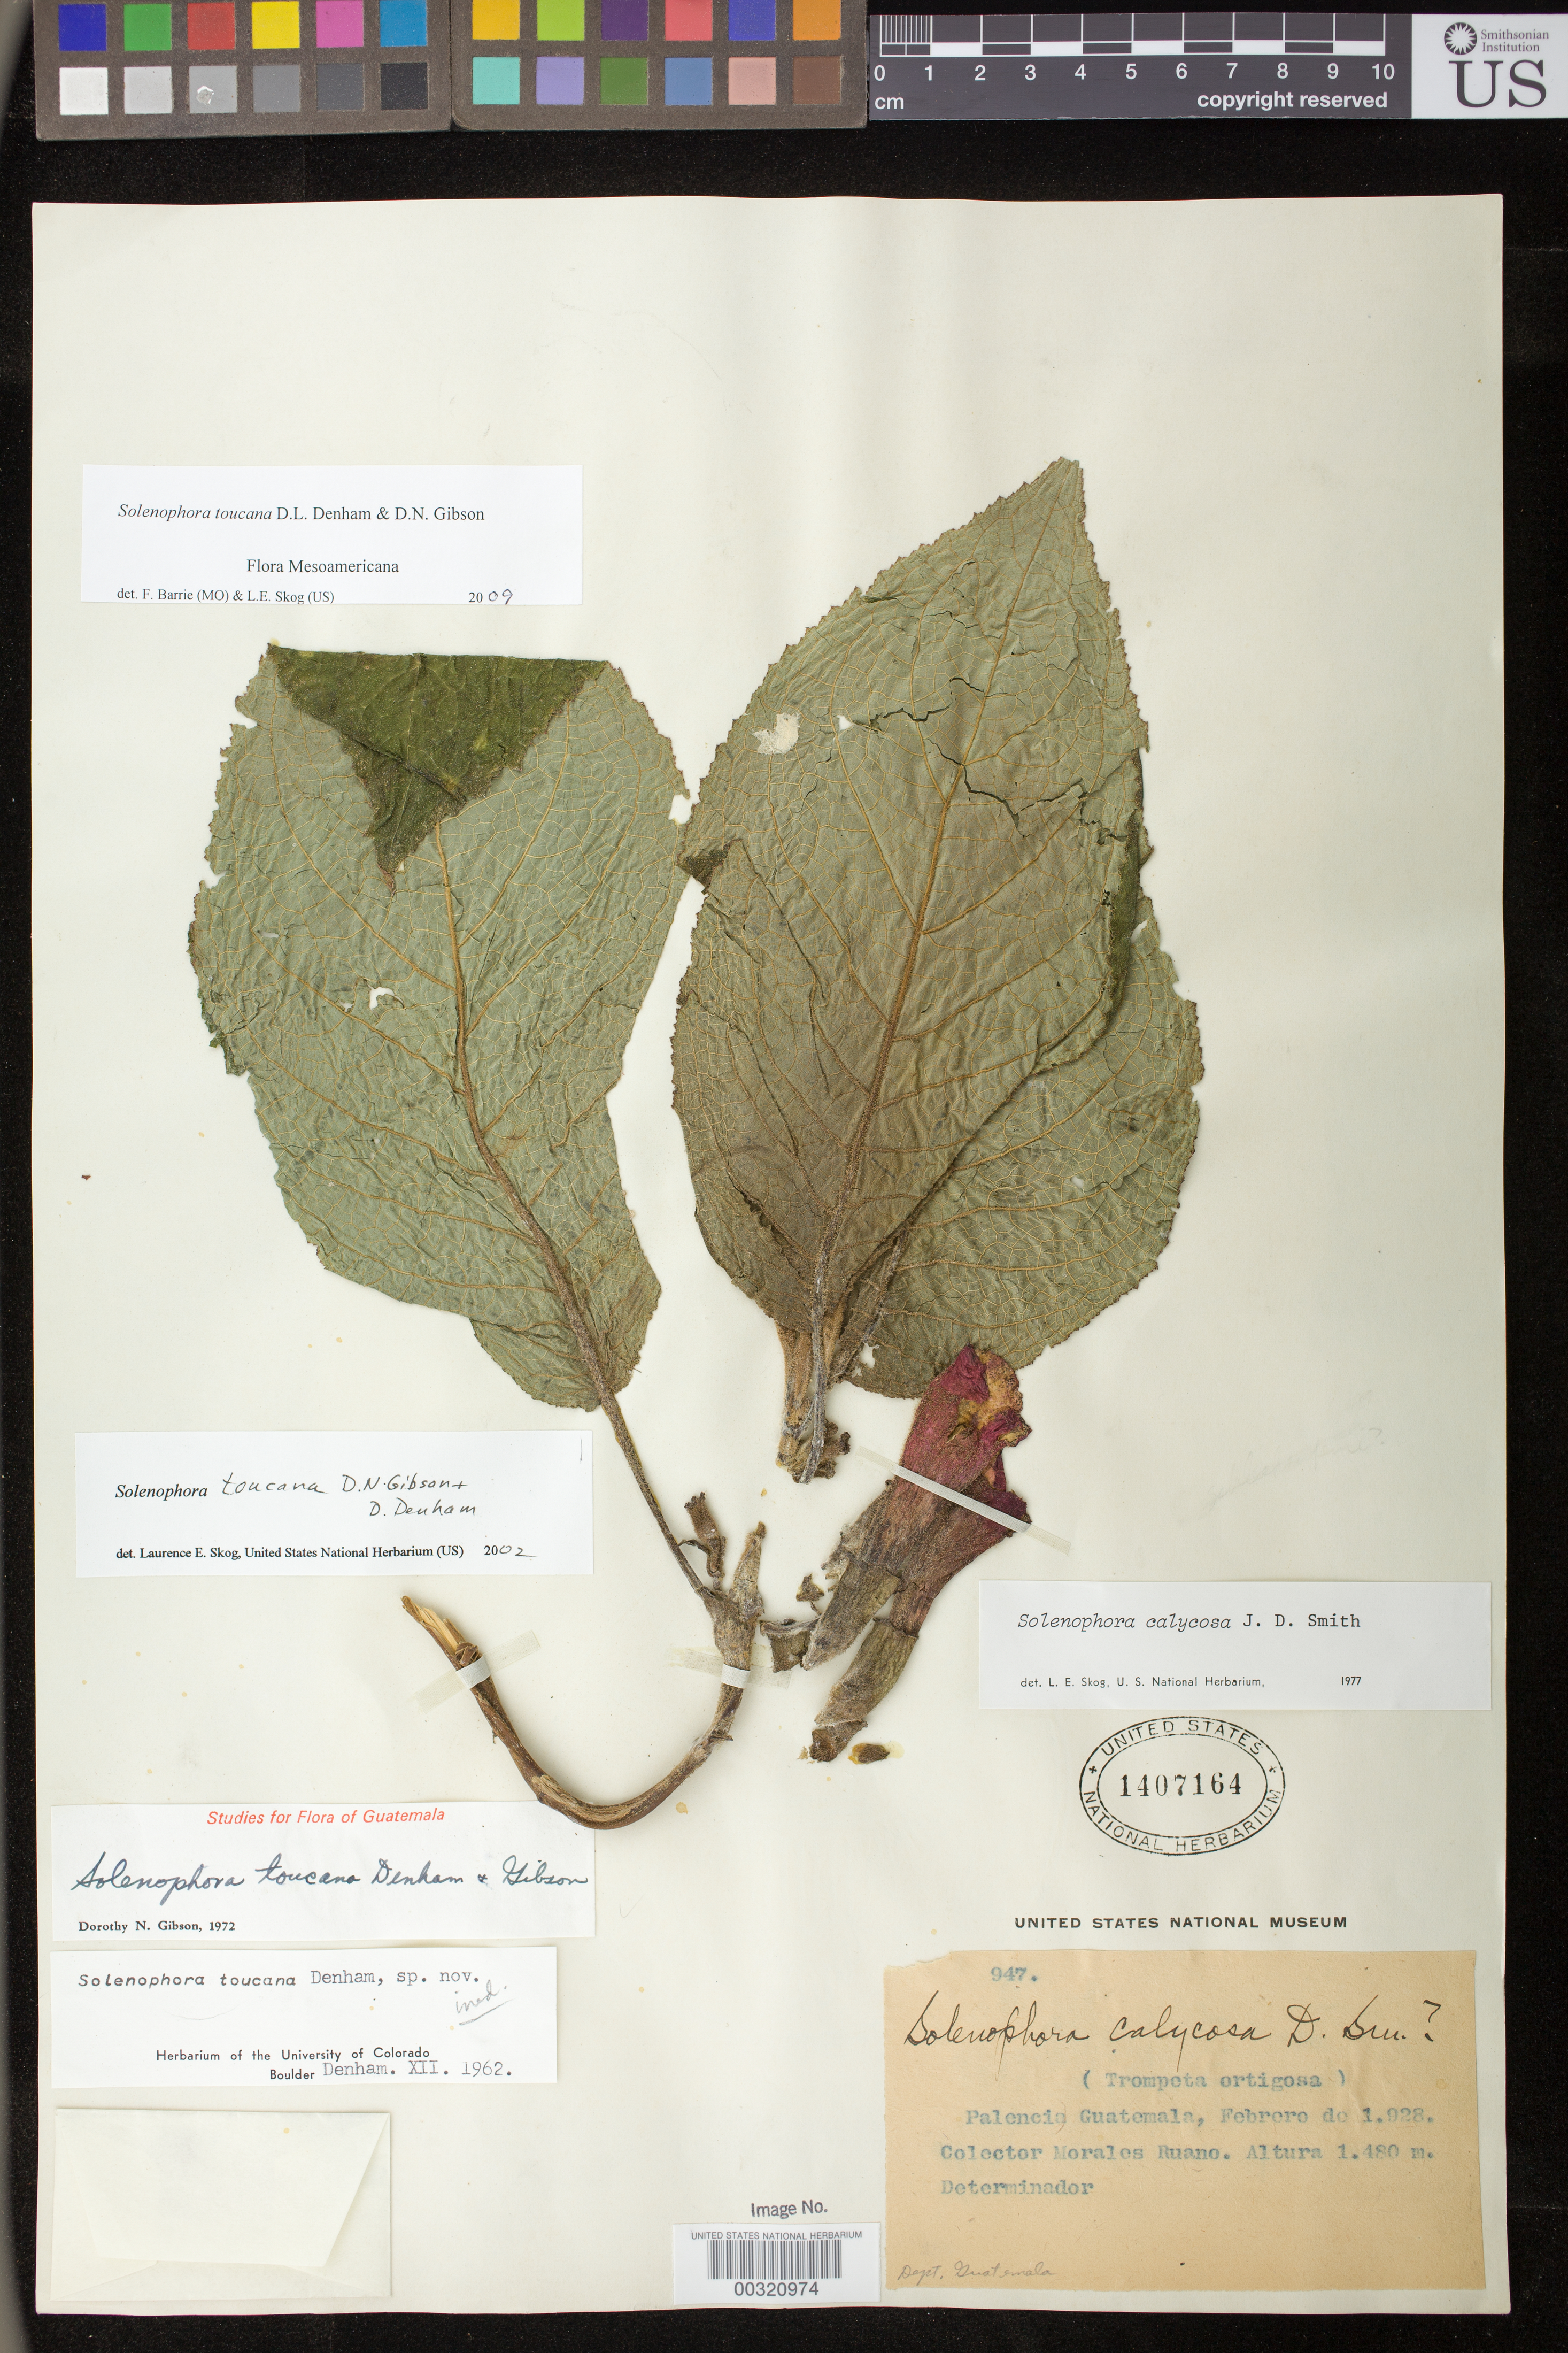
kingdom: Plantae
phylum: Tracheophyta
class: Magnoliopsida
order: Lamiales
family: Gesneriaceae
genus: Solenophora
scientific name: Solenophora toucana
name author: D.L. Denham & D.N. Gibson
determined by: Skog, Laurence E.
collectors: M. Ruano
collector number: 947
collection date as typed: Feb 1928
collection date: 1928-02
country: Guatemala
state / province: Guatemala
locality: Palencia Guatemala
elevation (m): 1480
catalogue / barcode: US 1407164